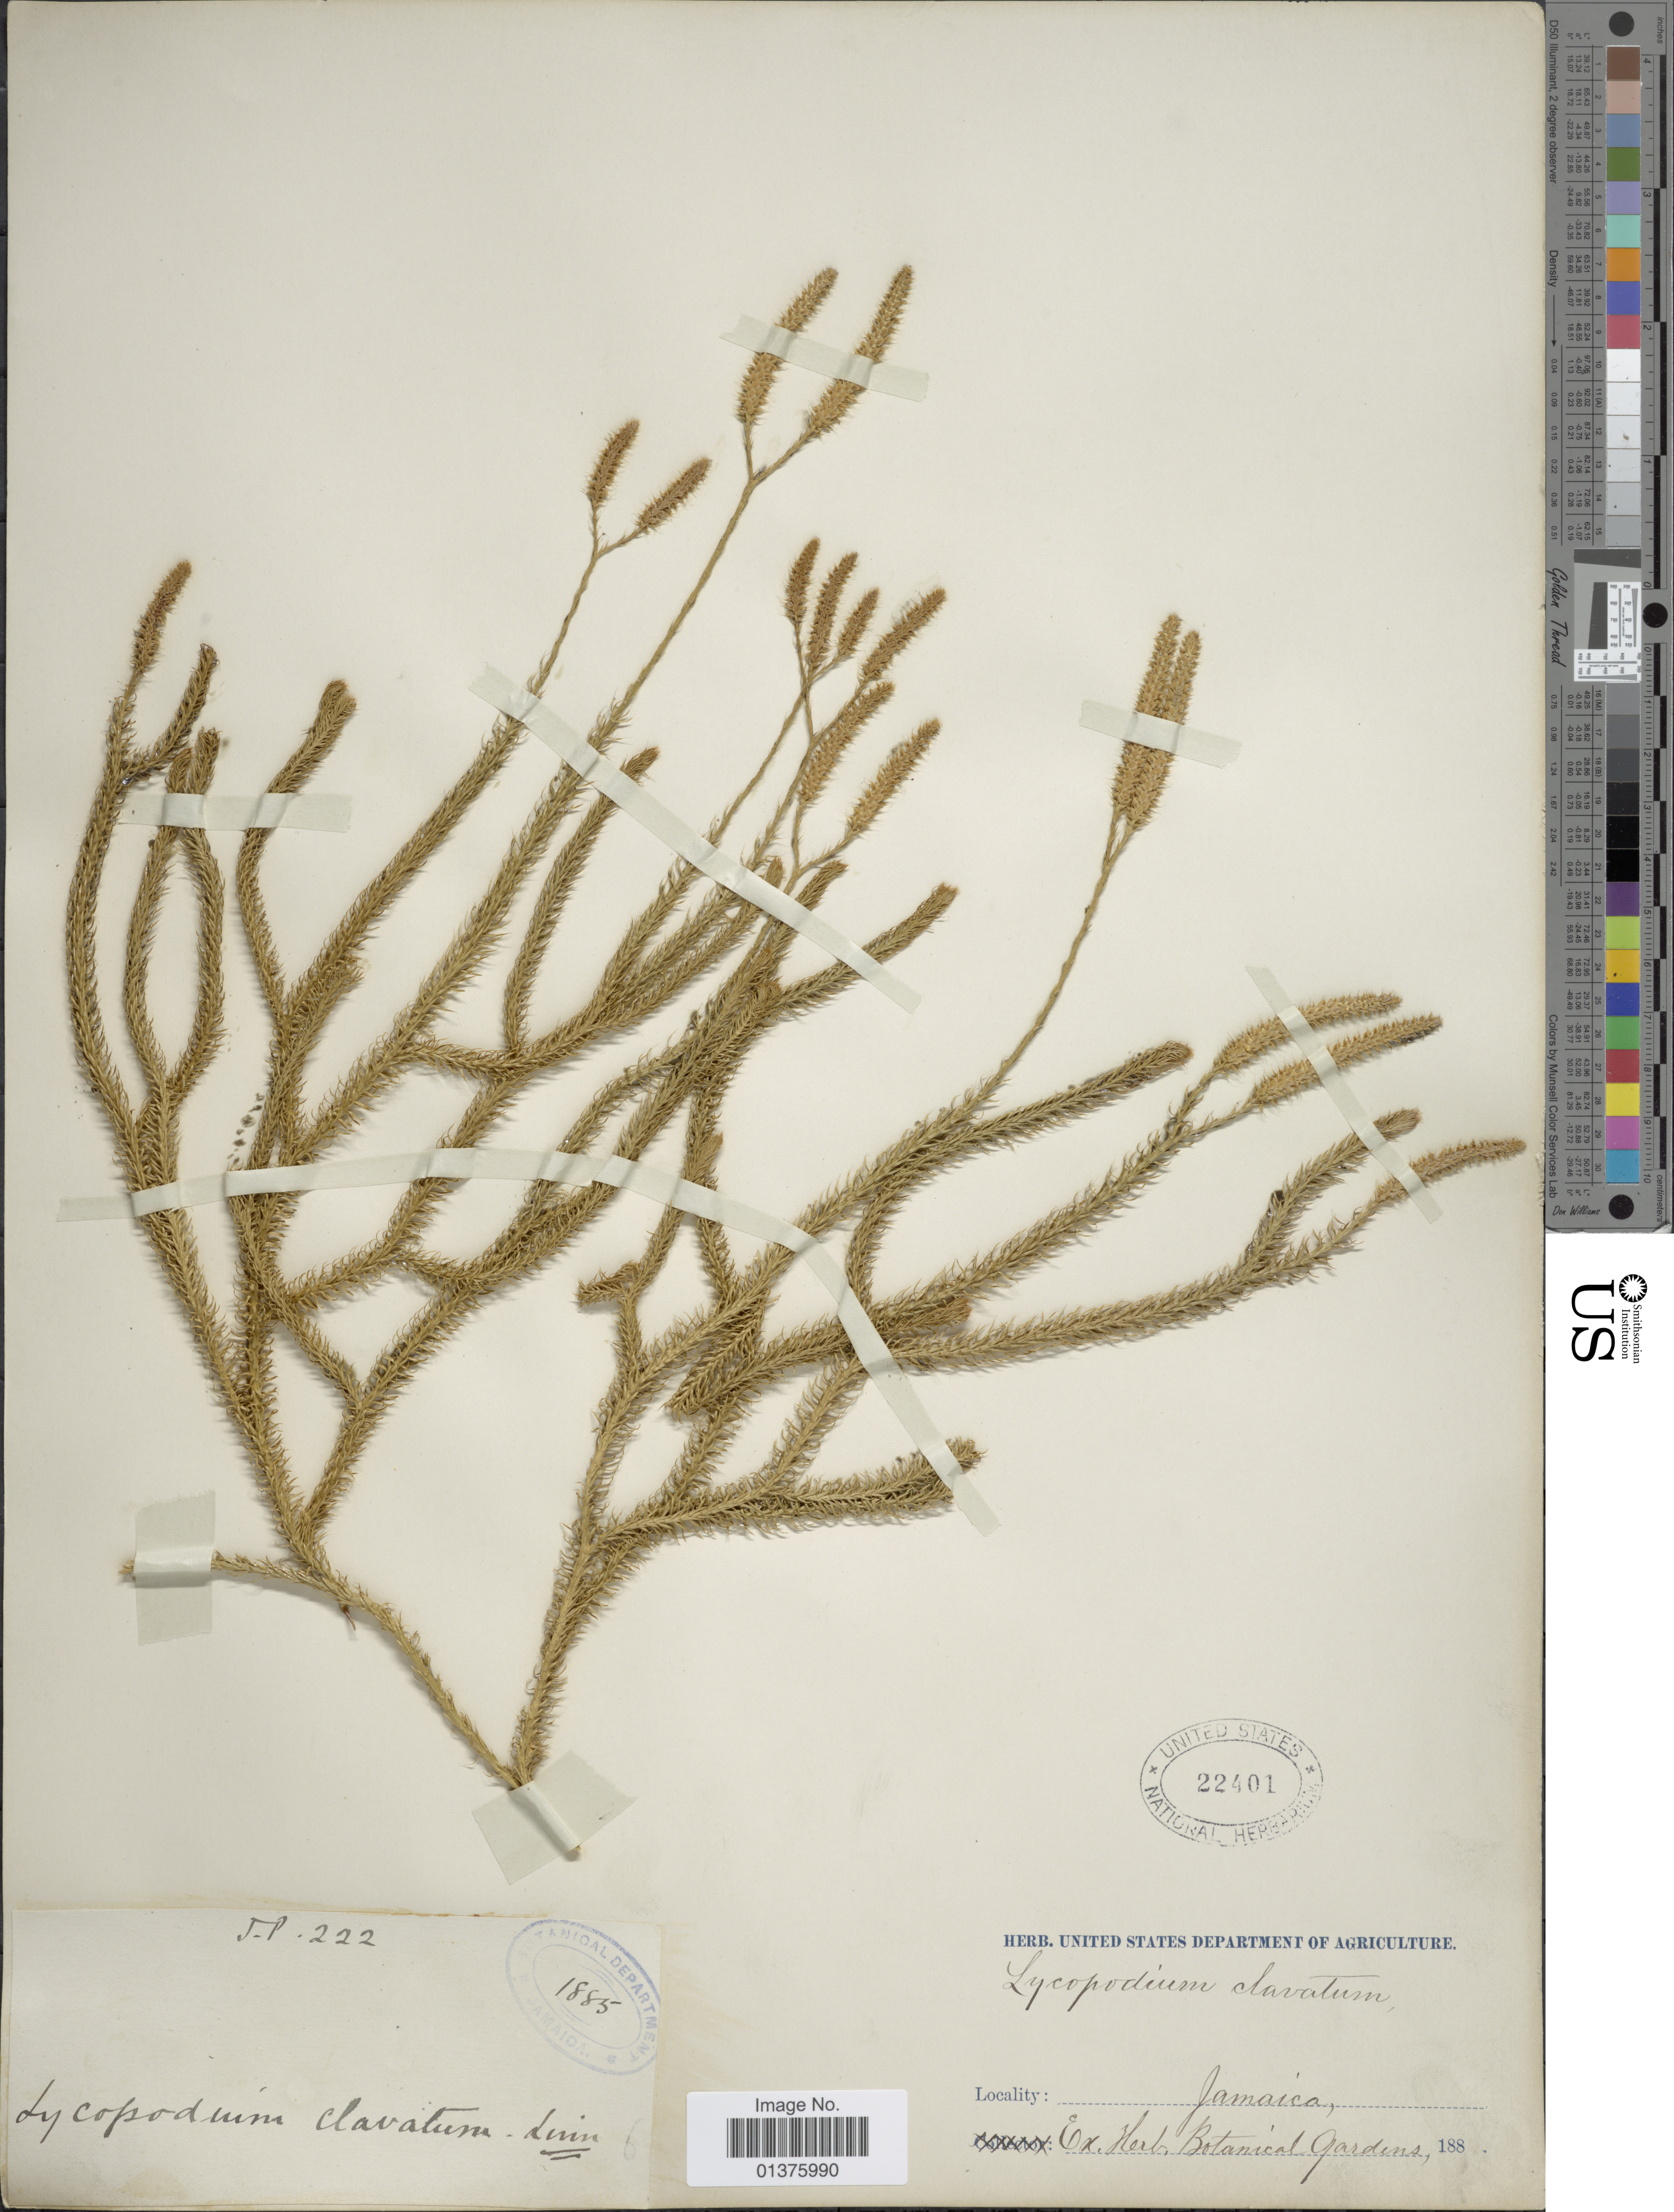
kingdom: Plantae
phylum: Tracheophyta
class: Lycopodiopsida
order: Lycopodiales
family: Lycopodiaceae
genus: Lycopodium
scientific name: Lycopodium clavatum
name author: L.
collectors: ex herb. Bot. Gard.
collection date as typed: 188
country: Jamaica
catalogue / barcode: US 22401